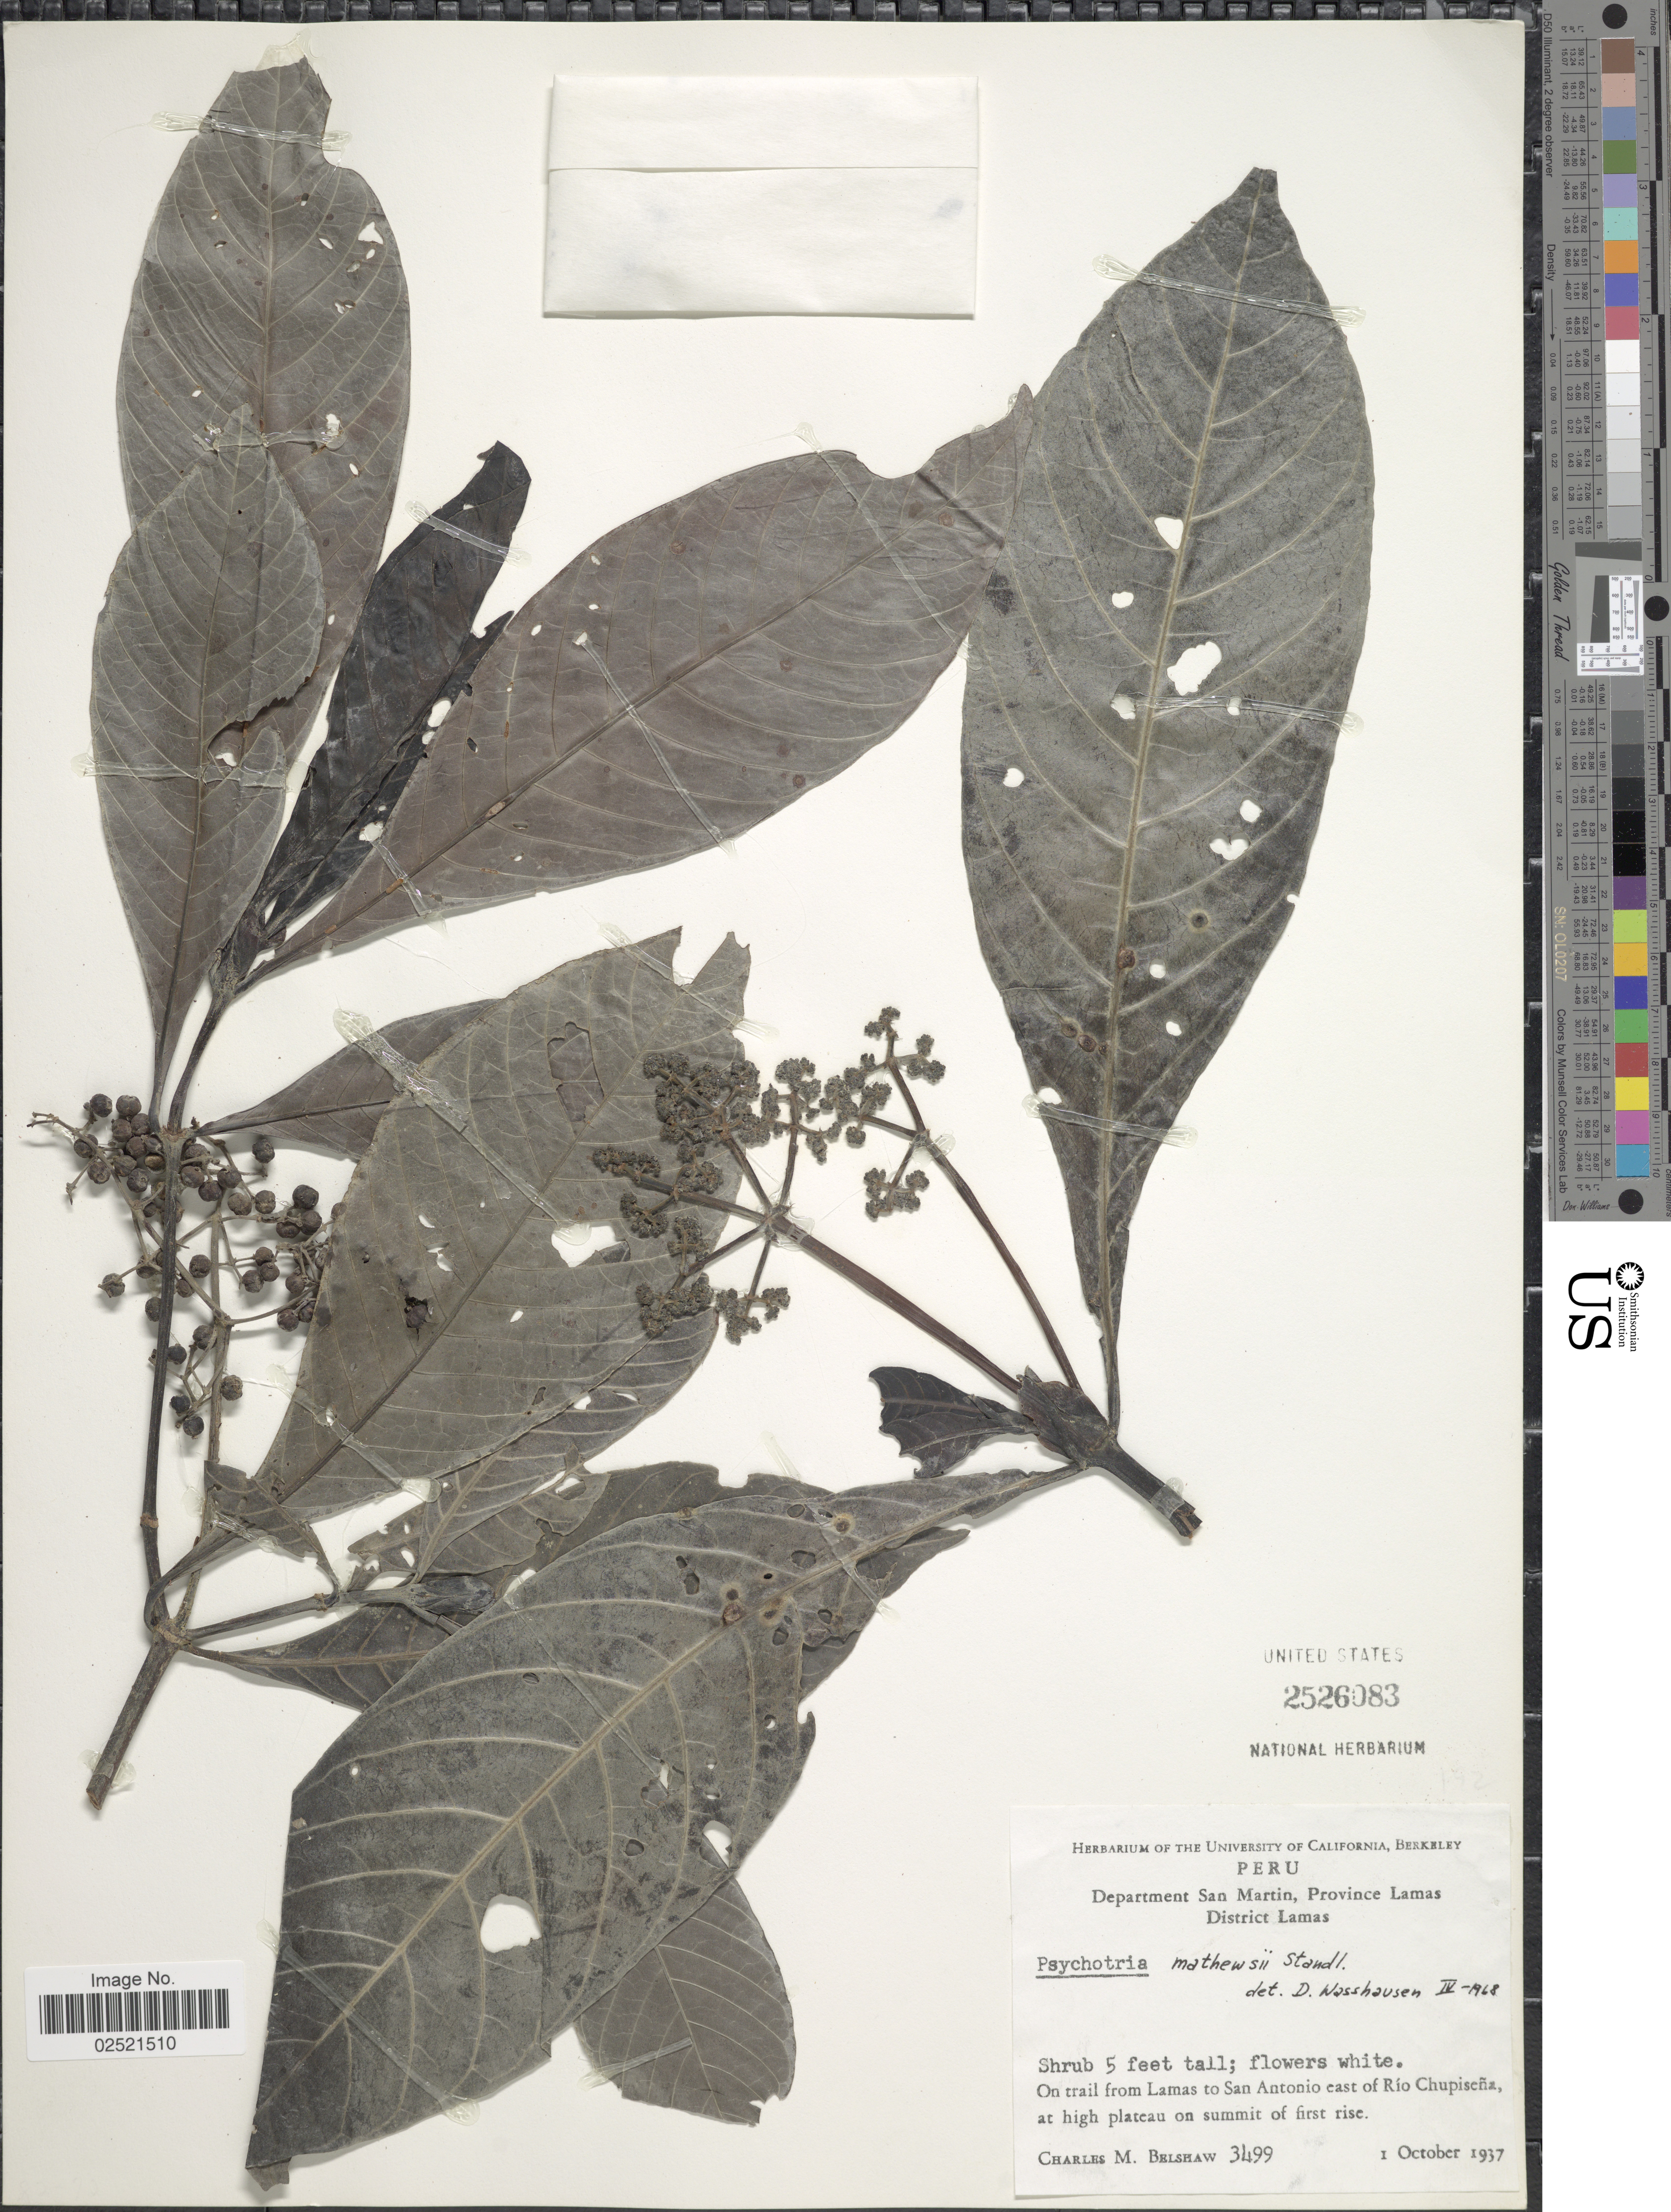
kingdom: Plantae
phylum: Tracheophyta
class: Magnoliopsida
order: Gentianales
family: Rubiaceae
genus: Psychotria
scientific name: Psychotria mathewsii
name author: Standl.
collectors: C. Shaw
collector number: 3499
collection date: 1937-10-01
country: Peru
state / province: San Martín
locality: Province Lamas, District Lamas, on trail from Lamas to San Antonio east of Rio Chupisena, at high plateau on summit of first rise.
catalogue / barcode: US 2526083